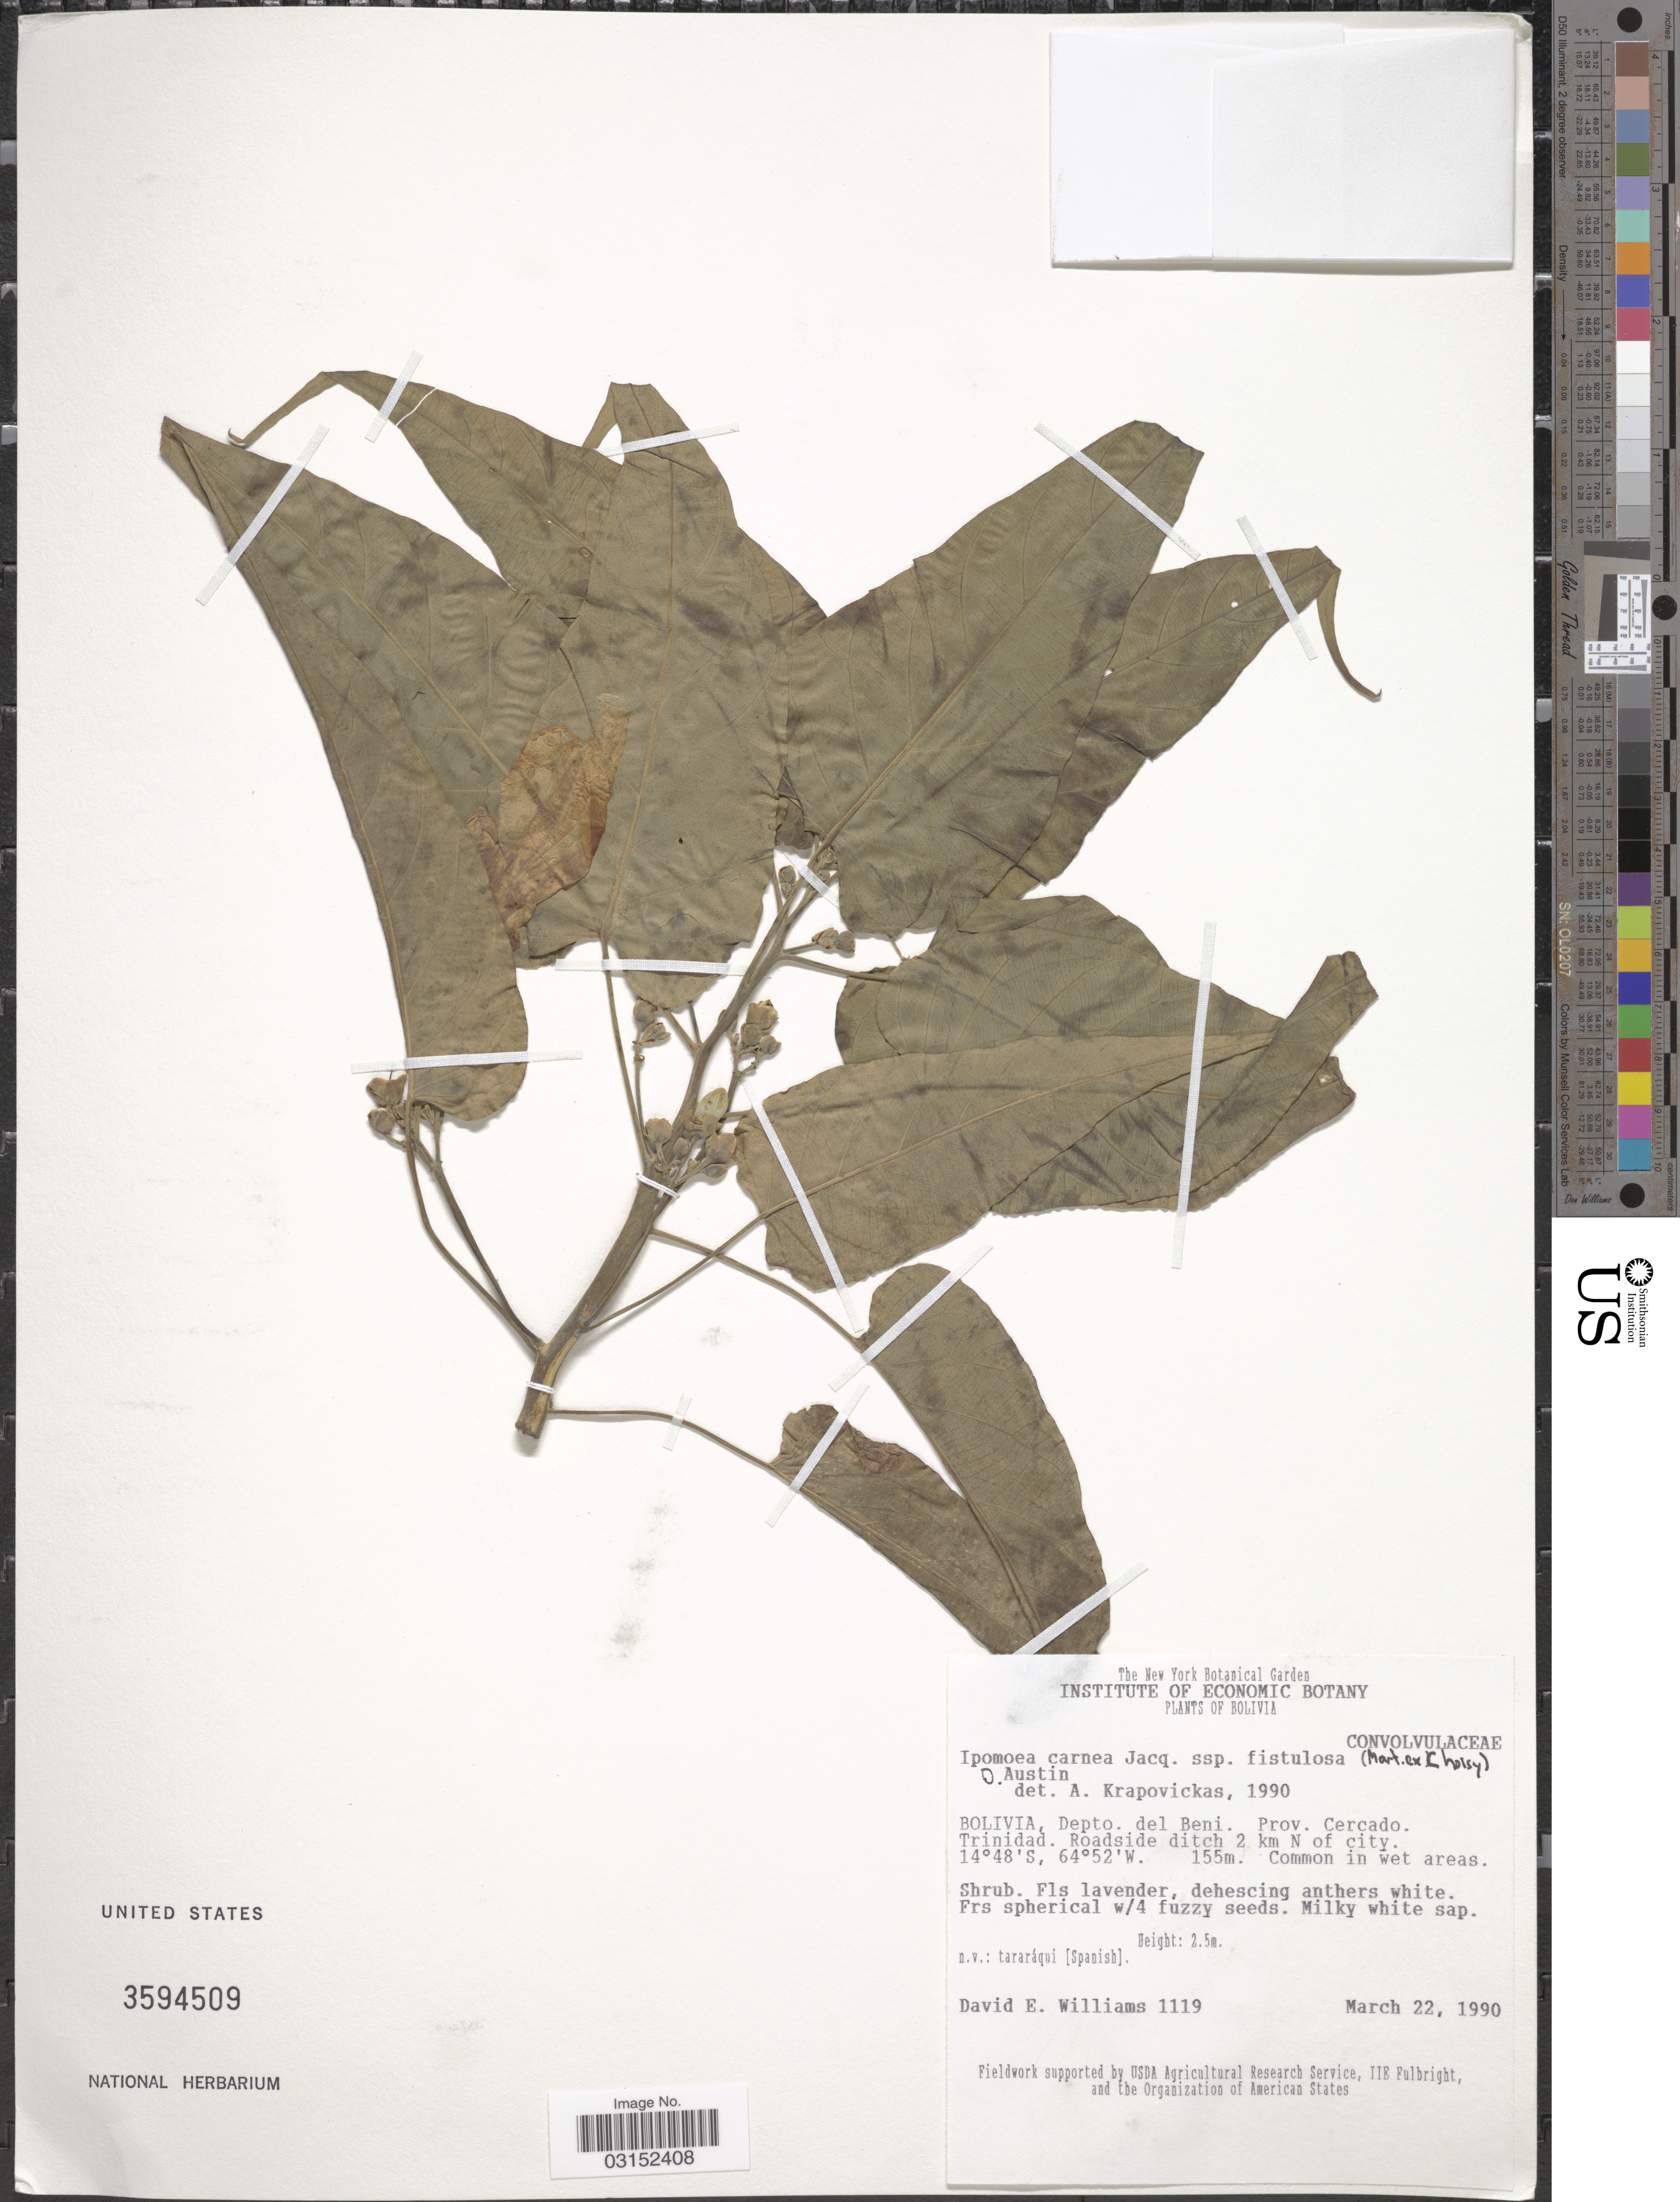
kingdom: Plantae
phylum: Tracheophyta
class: Magnoliopsida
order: Solanales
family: Convolvulaceae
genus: Ipomoea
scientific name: Ipomoea carnea subsp. fistulosa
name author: (Mart. ex Choisy) D.F. Austin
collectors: D. E. Williams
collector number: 1119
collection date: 1990-03-22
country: Bolivia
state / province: Beni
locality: Depto. del Beni, Prov. Cercado, Trinidad, Roadside ditch 2 km N of city.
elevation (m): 155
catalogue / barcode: US 3594509